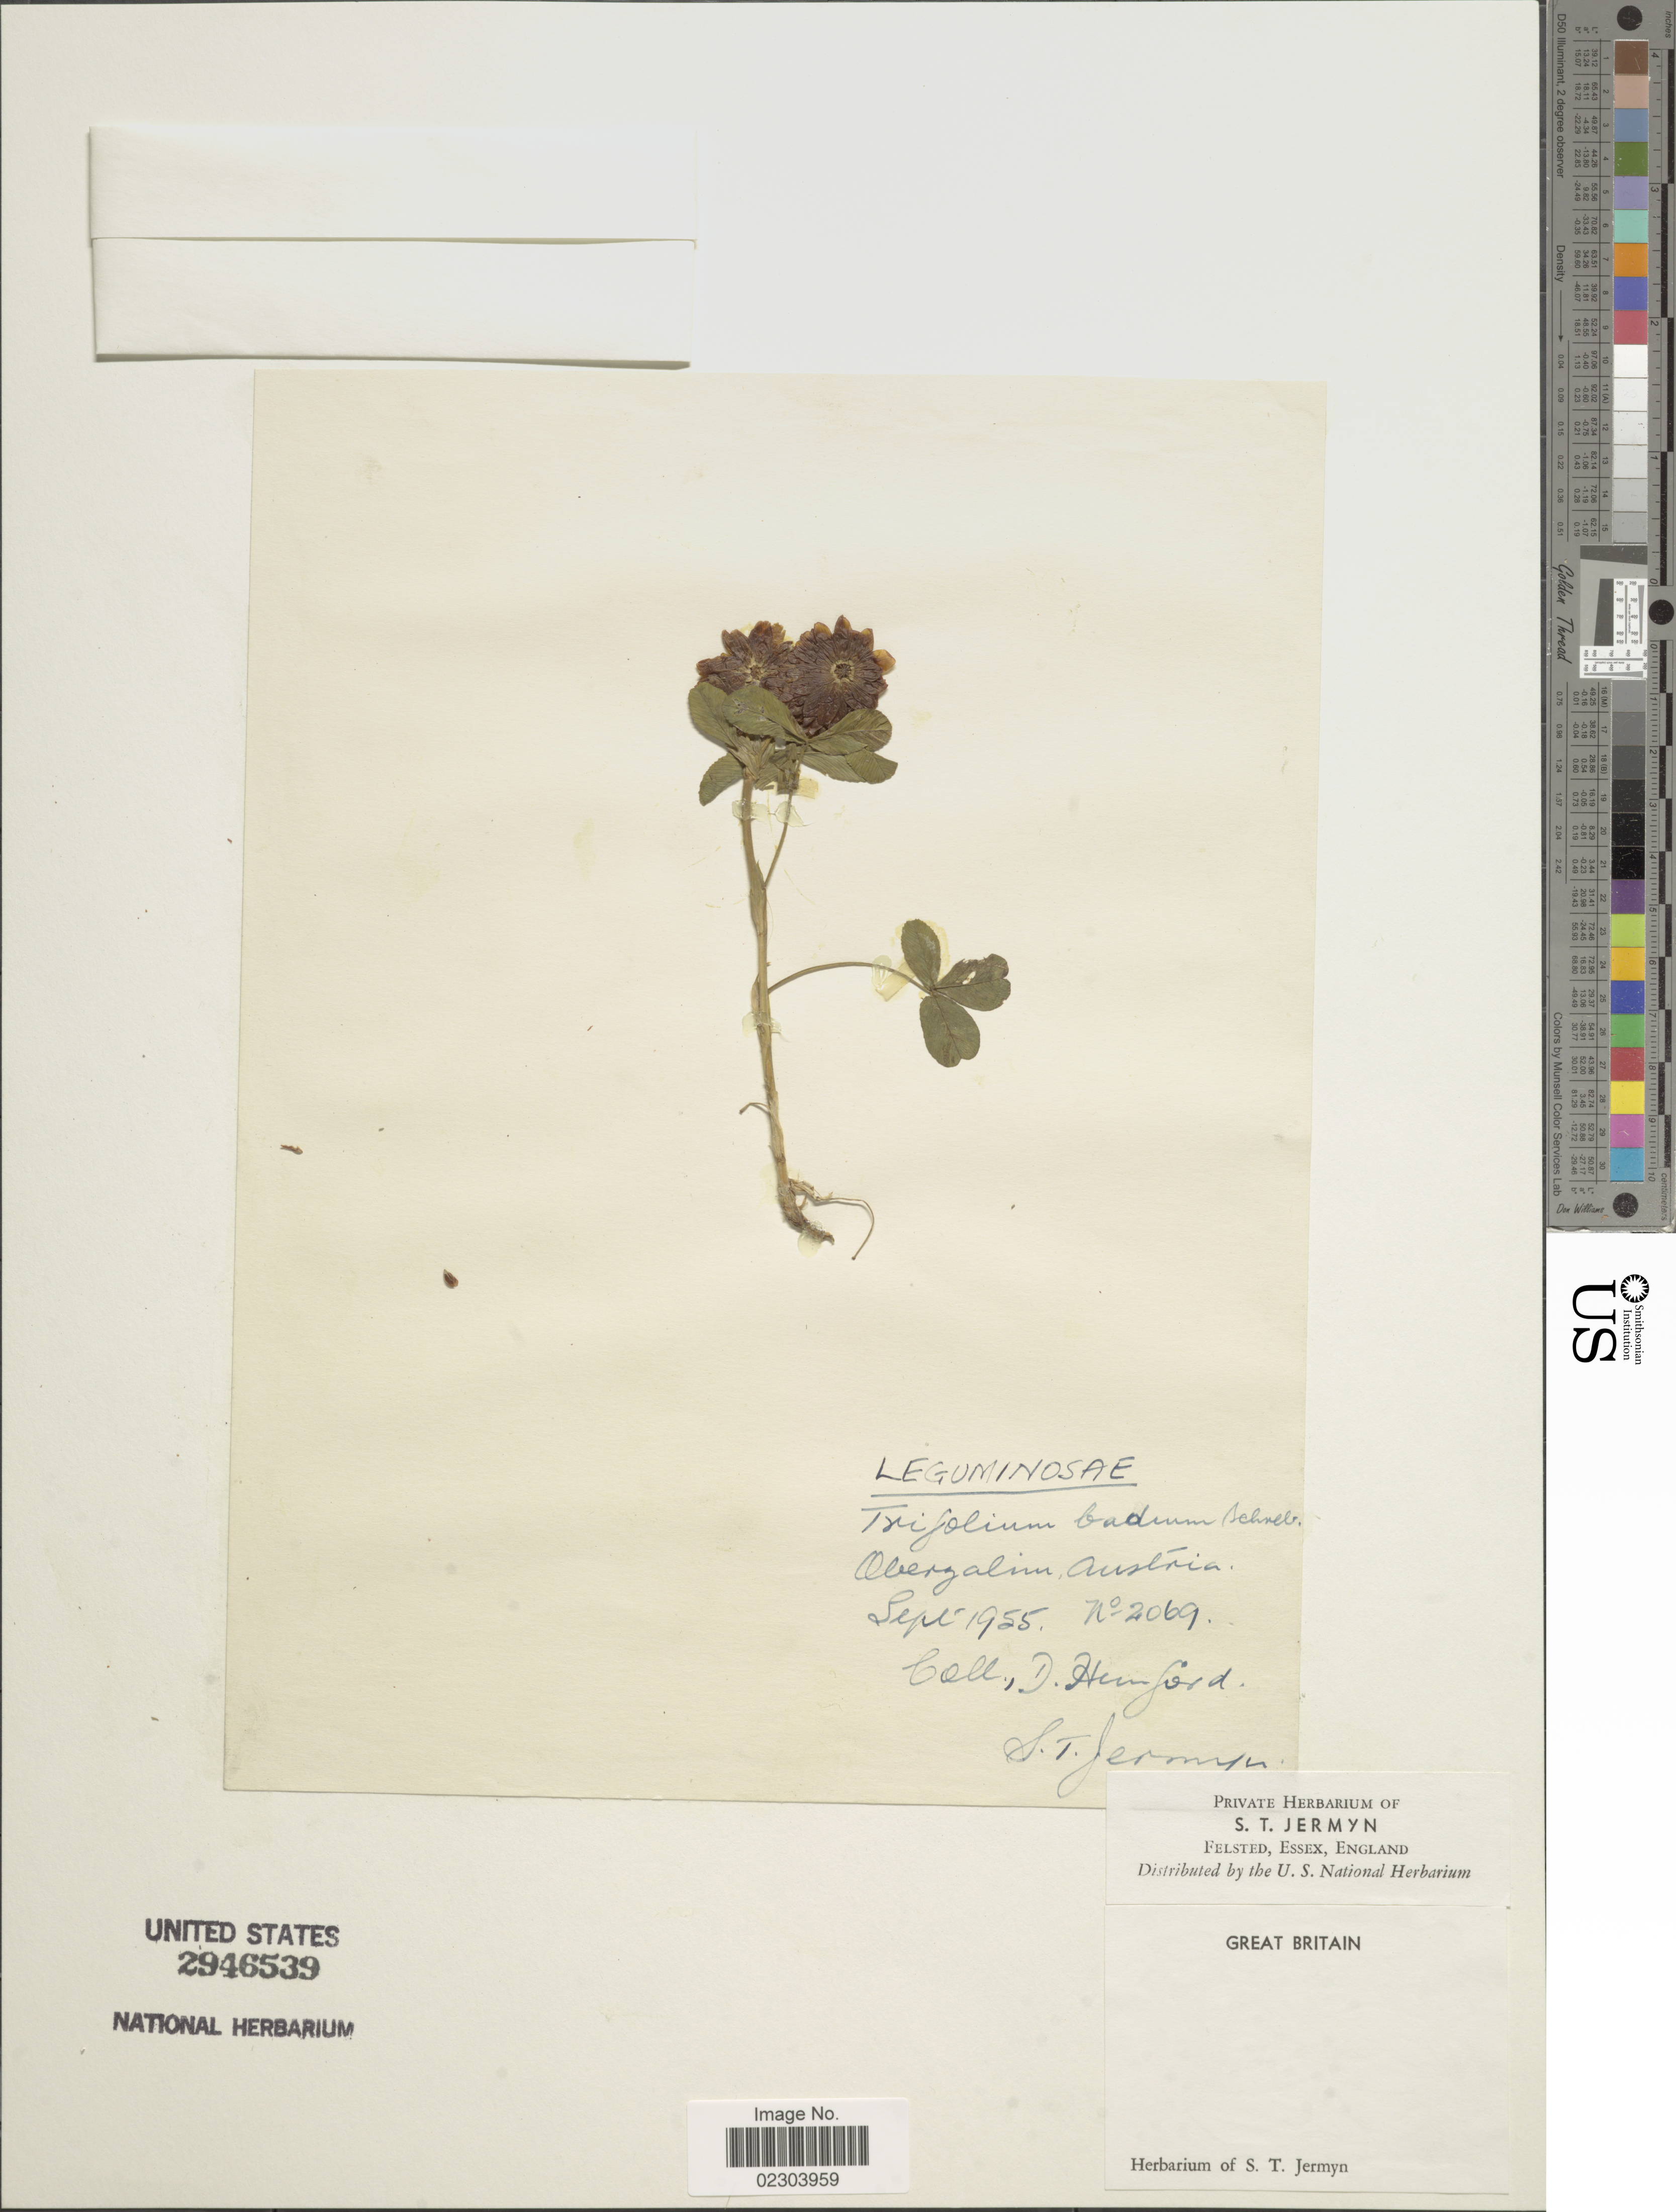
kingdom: Plantae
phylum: Tracheophyta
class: Magnoliopsida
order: Fabales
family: Fabaceae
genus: Trifolium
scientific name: Trifolium badium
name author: Schreb.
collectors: D. Hemford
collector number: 2069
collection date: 1955-09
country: Austria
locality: Oberalm Austria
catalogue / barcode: US 2946539